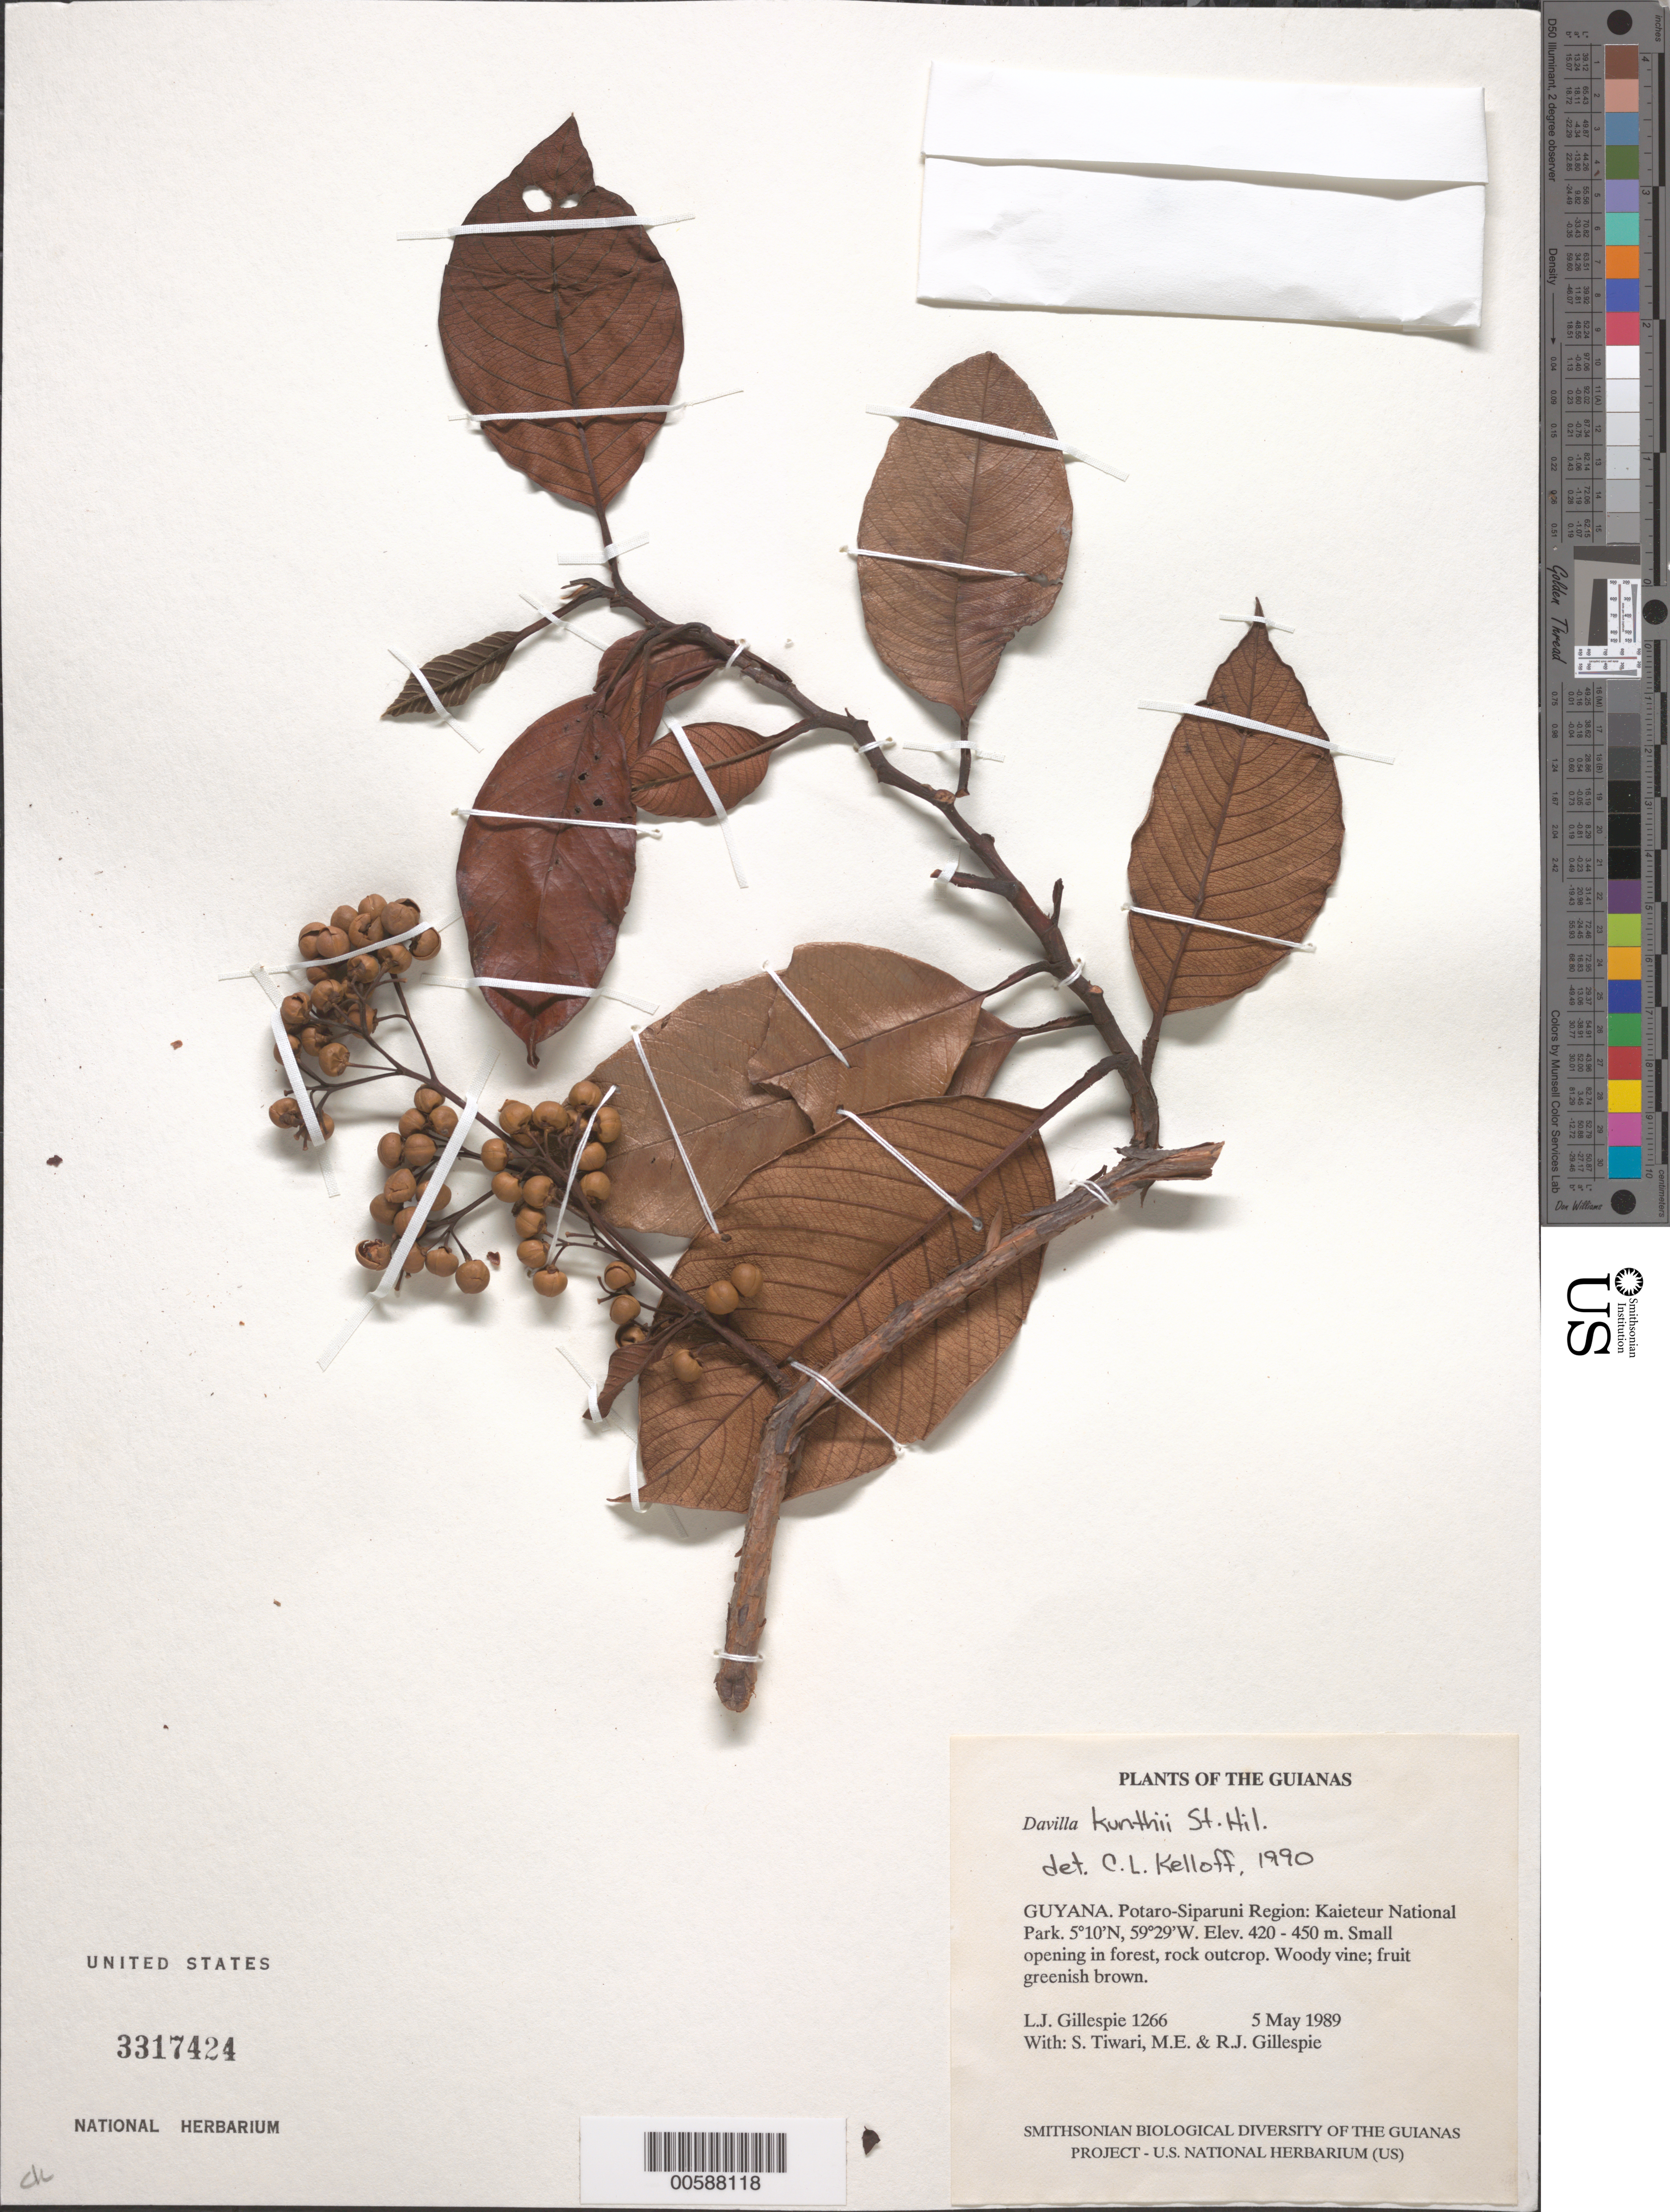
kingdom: Plantae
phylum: Tracheophyta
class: Magnoliopsida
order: Dilleniales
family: Dilleniaceae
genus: Davilla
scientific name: Davilla kunthii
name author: A. St.-Hil.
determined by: Kelloff, Carol L., (US), Smithsonian Institution - National Museum of Natural History (UNITED STATES)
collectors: L. J. Gillespie, S. Tiwari, M. Gillespie & R. Gillespie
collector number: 1266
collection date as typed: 5 May 1989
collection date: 1989-05-05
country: Guyana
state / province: Potaro-Siparuni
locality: Kaieteur National Park, S of guest house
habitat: Small opening in forest, rock outcrop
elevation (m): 420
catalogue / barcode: US 3317424